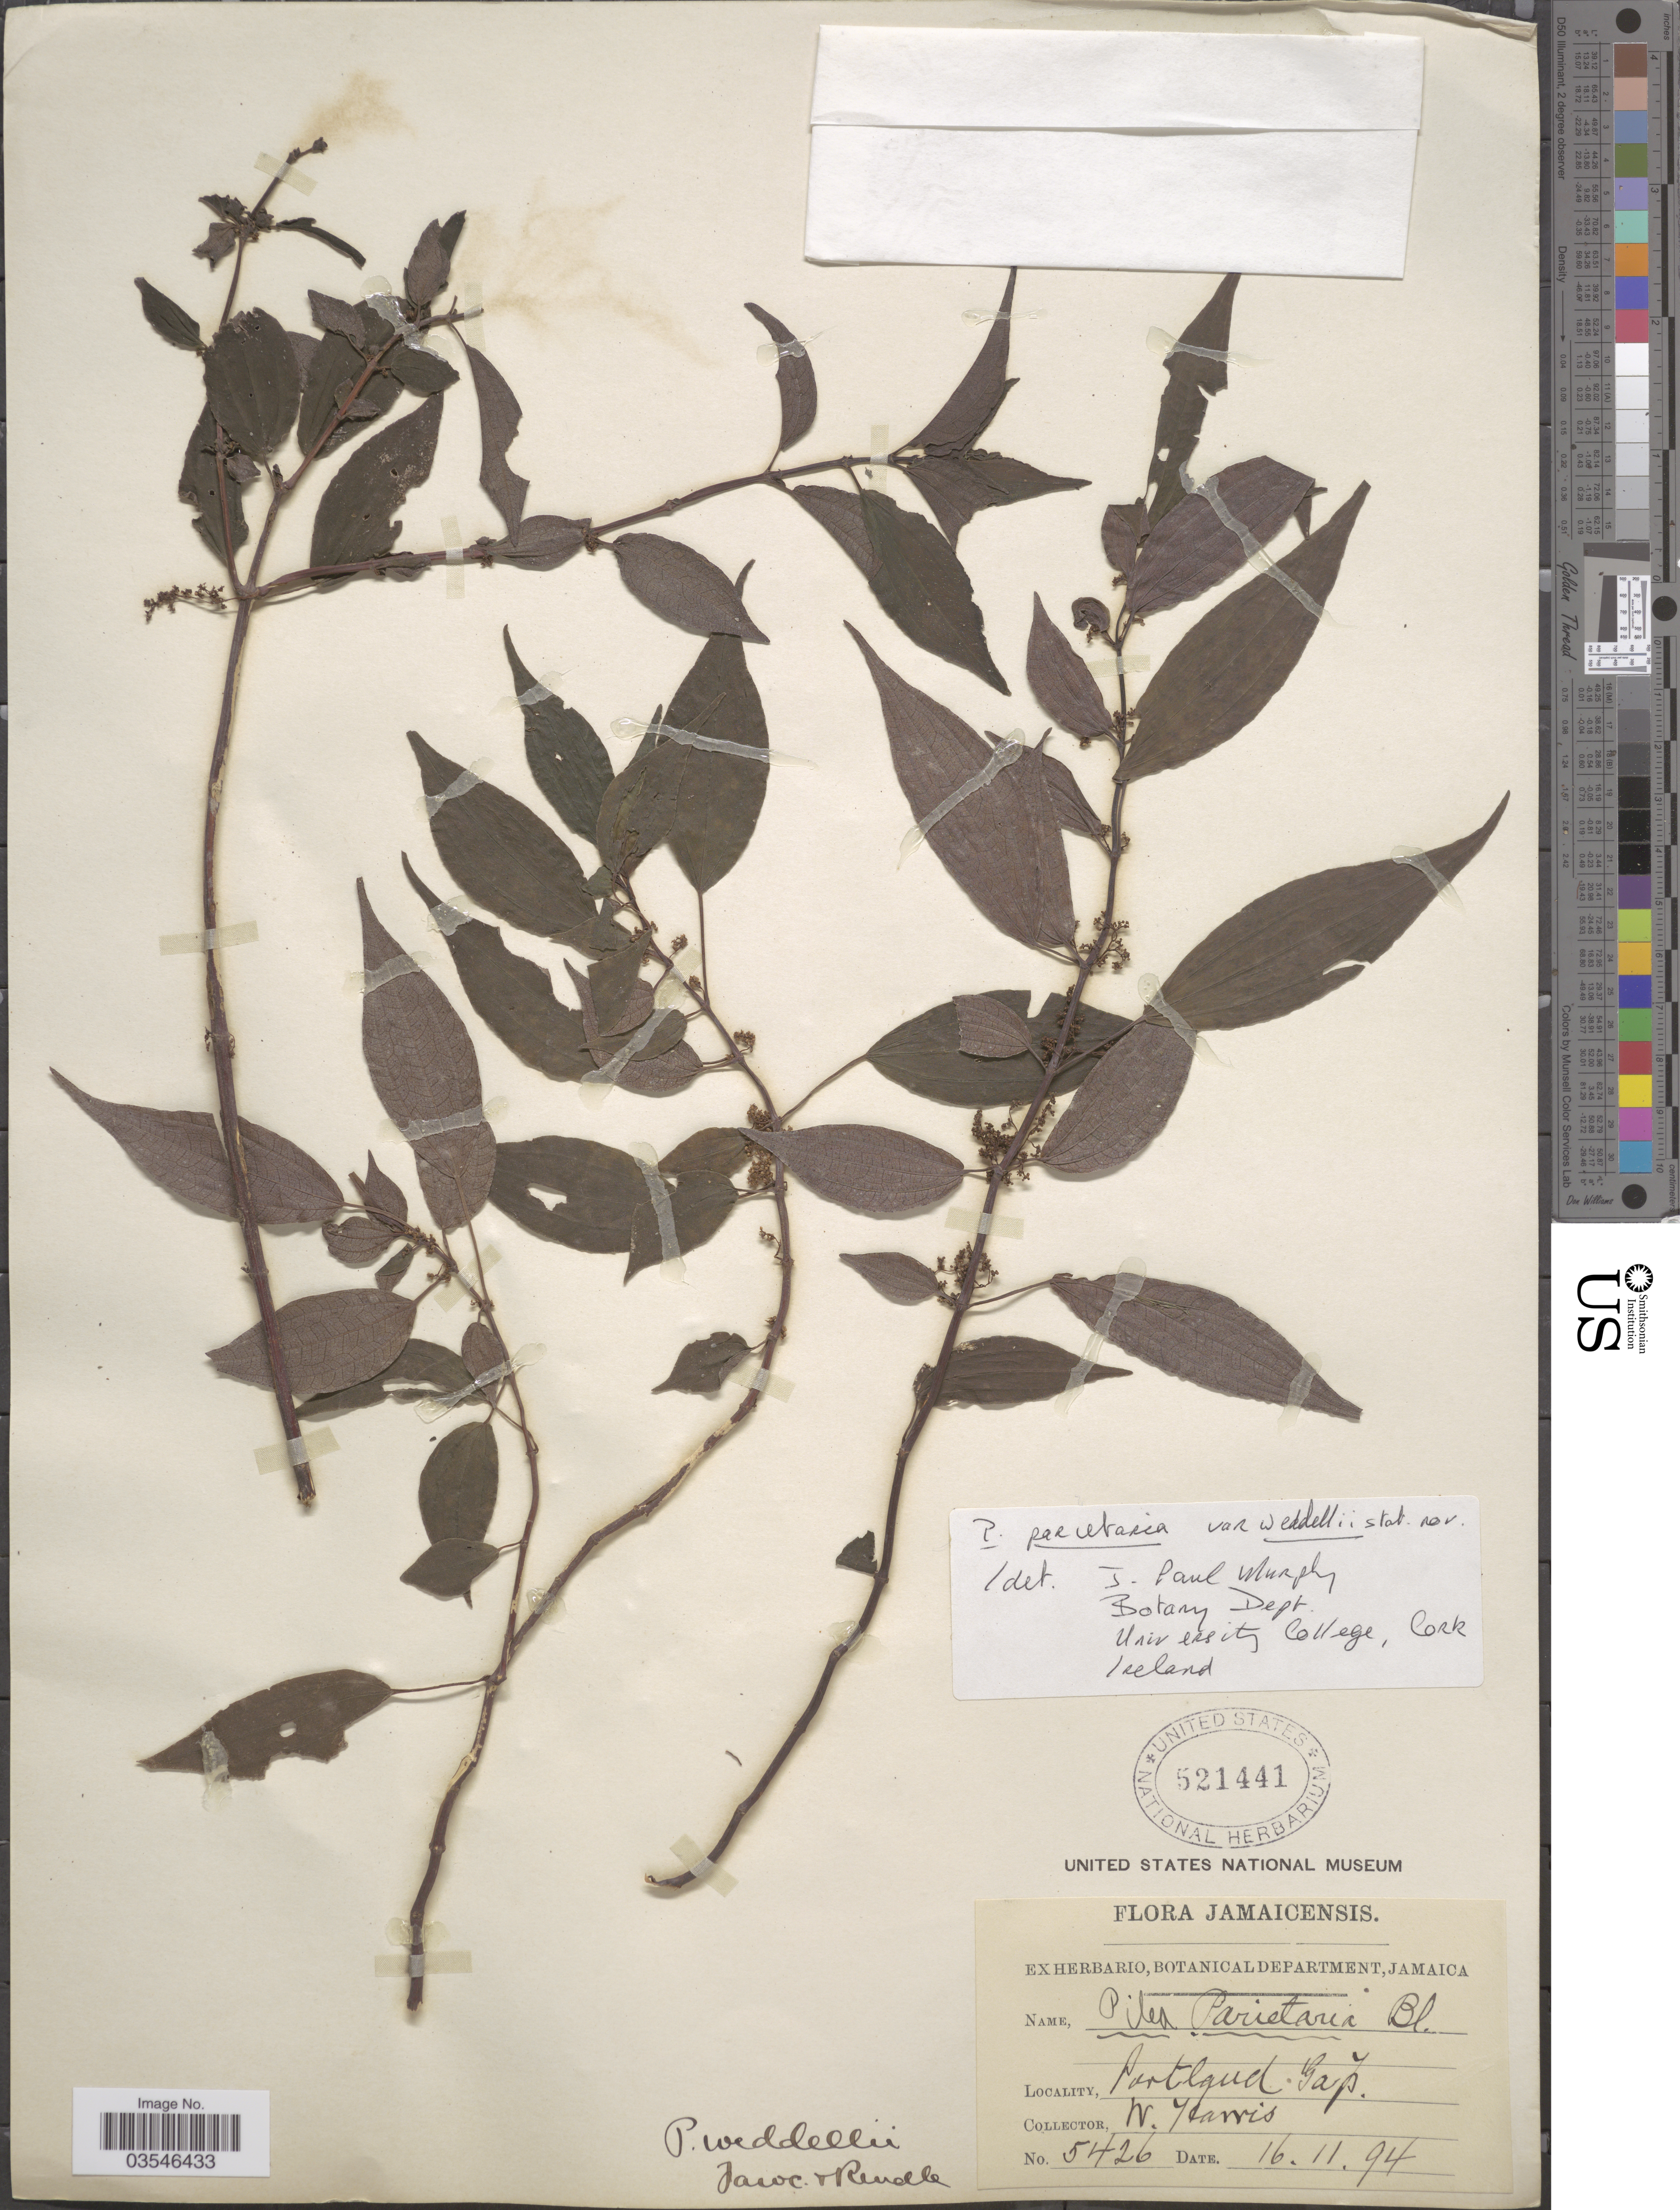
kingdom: Plantae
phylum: Tracheophyta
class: Magnoliopsida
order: Rosales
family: Urticaceae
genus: Pilea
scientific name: Pilea weddellii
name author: Fawc. & Rendle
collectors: W. Harris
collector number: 5426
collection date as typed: Transcribed d/m/y: 16/11/94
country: Jamaica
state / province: Portland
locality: Portland Gap.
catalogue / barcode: US 521441